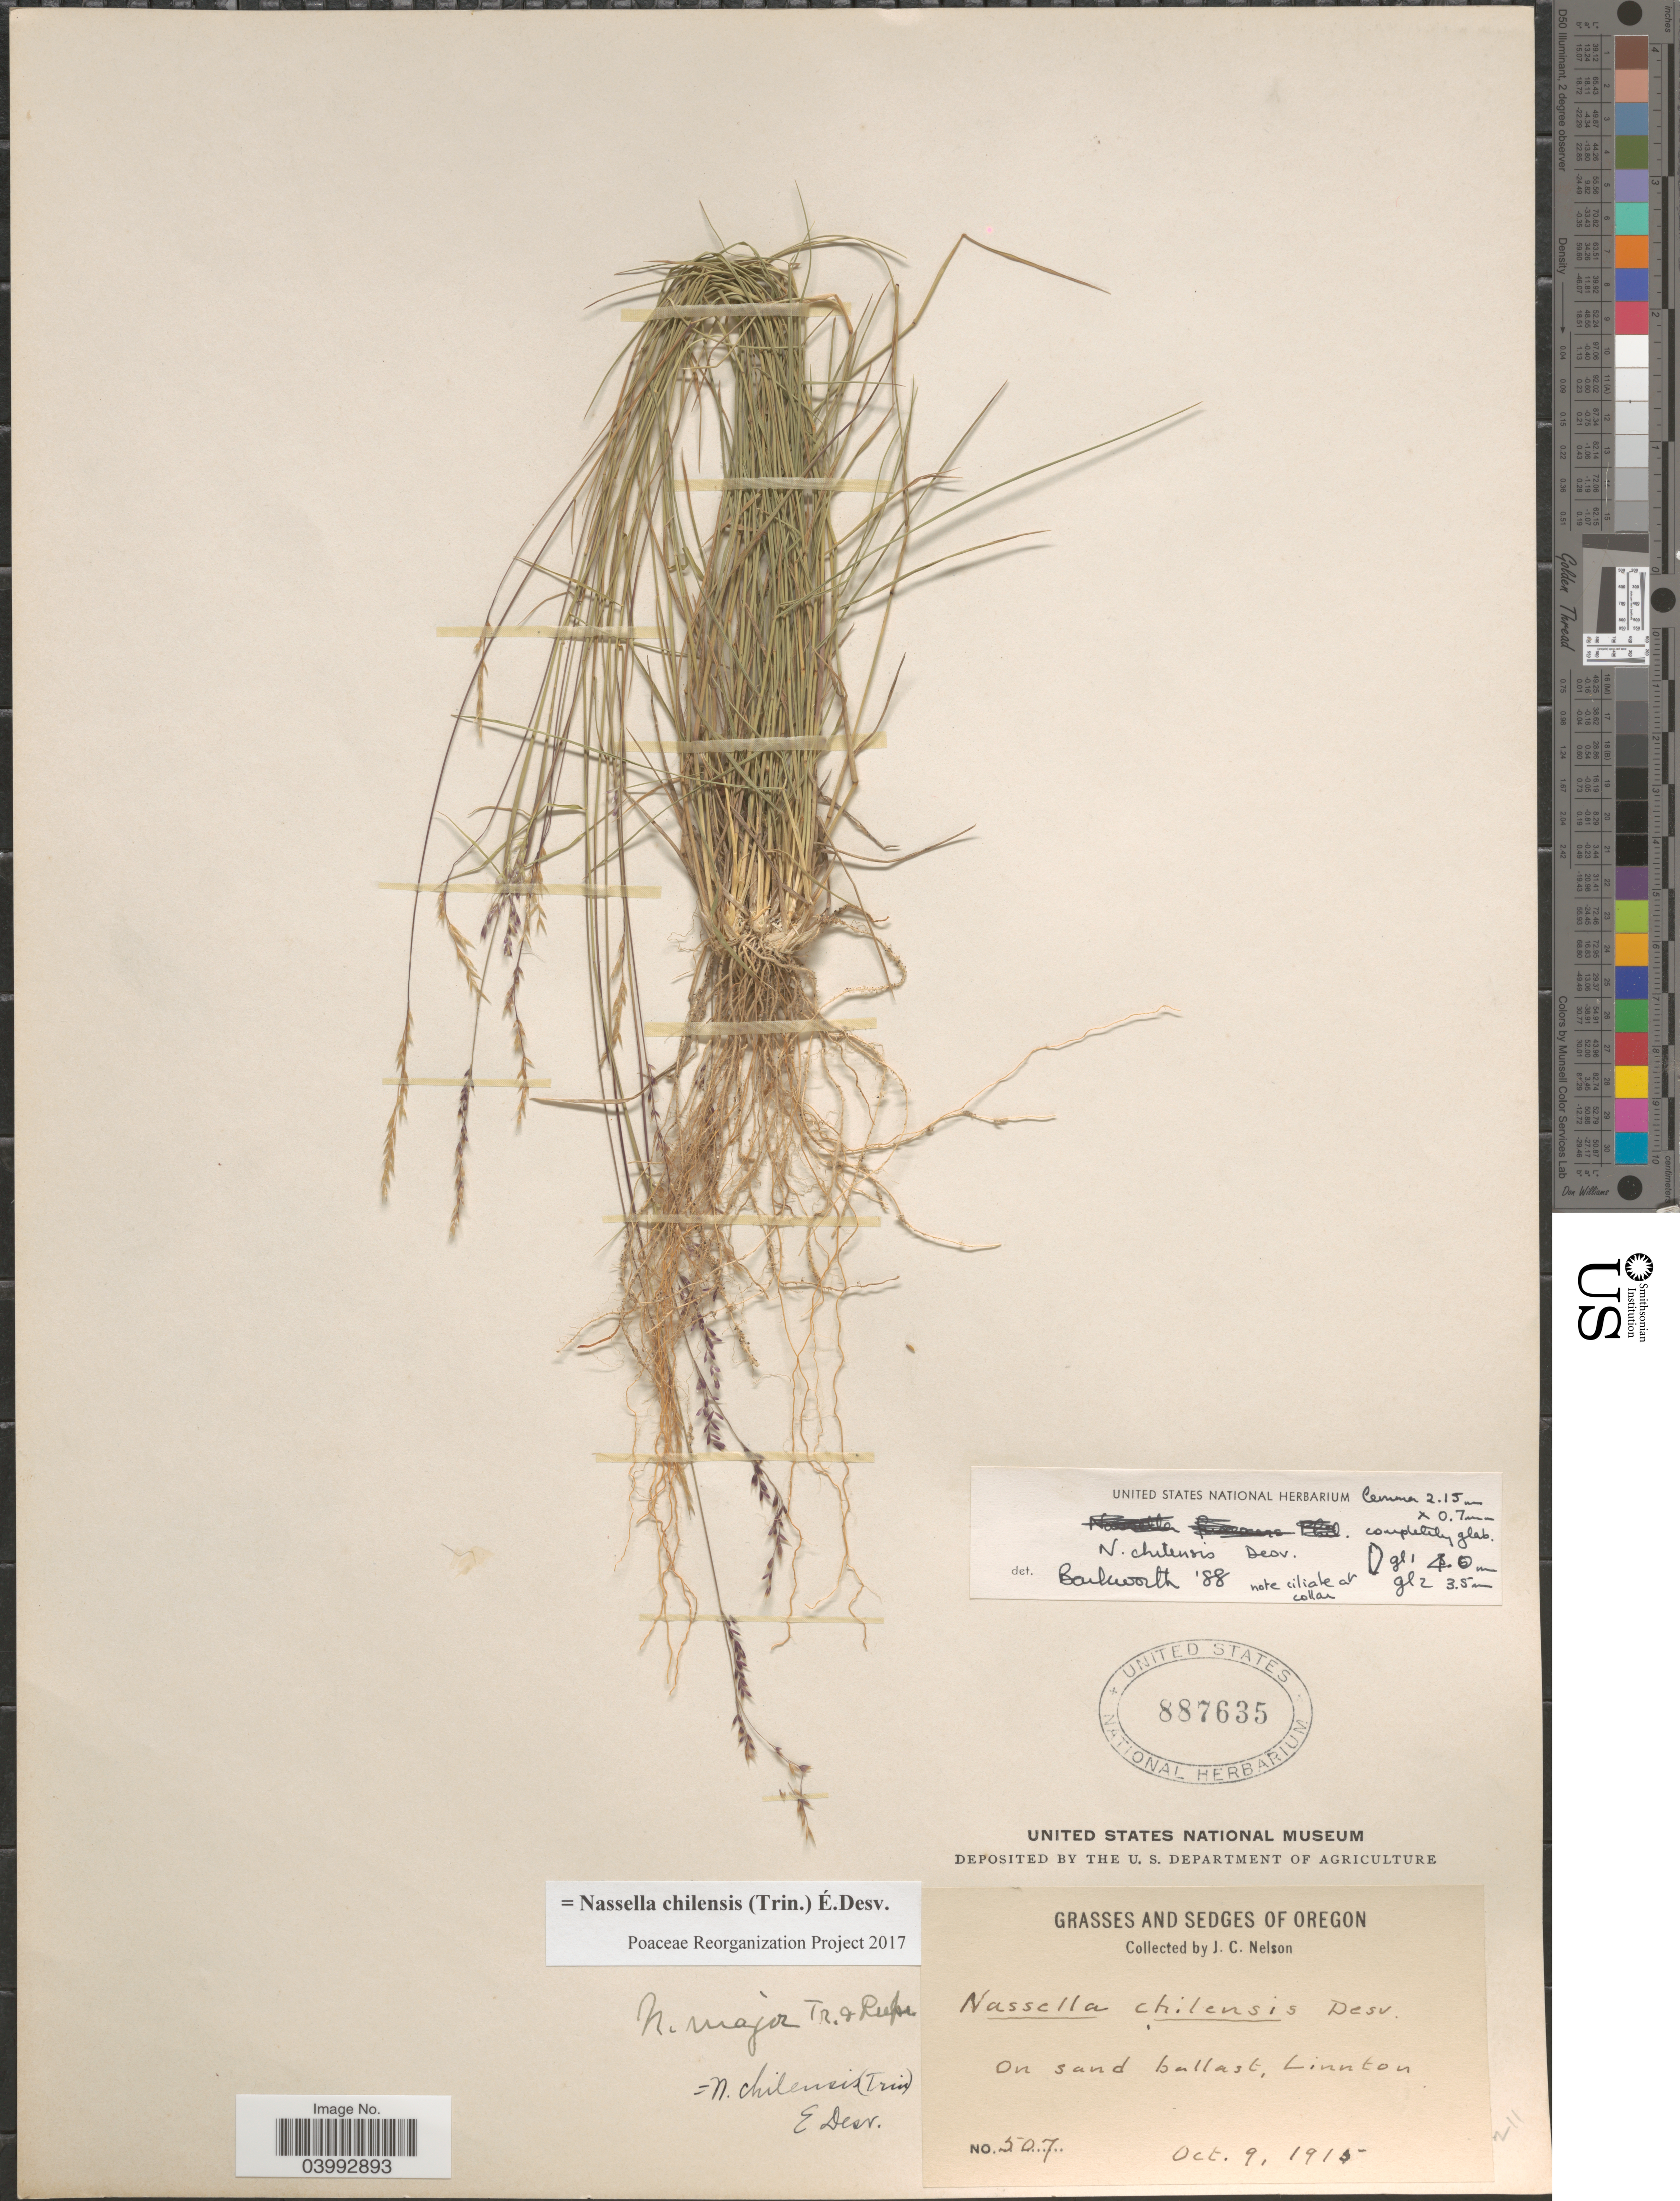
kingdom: Plantae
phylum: Tracheophyta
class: Liliopsida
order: Poales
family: Poaceae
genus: Nassella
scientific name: Nassella chilensis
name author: (Trin.) É. Desv.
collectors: J. C. Nelson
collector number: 507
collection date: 1915-10-09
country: United States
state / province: Oregon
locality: Grasses and sedges of Oregon. On sand ballast, Linnton.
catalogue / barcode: US 887635